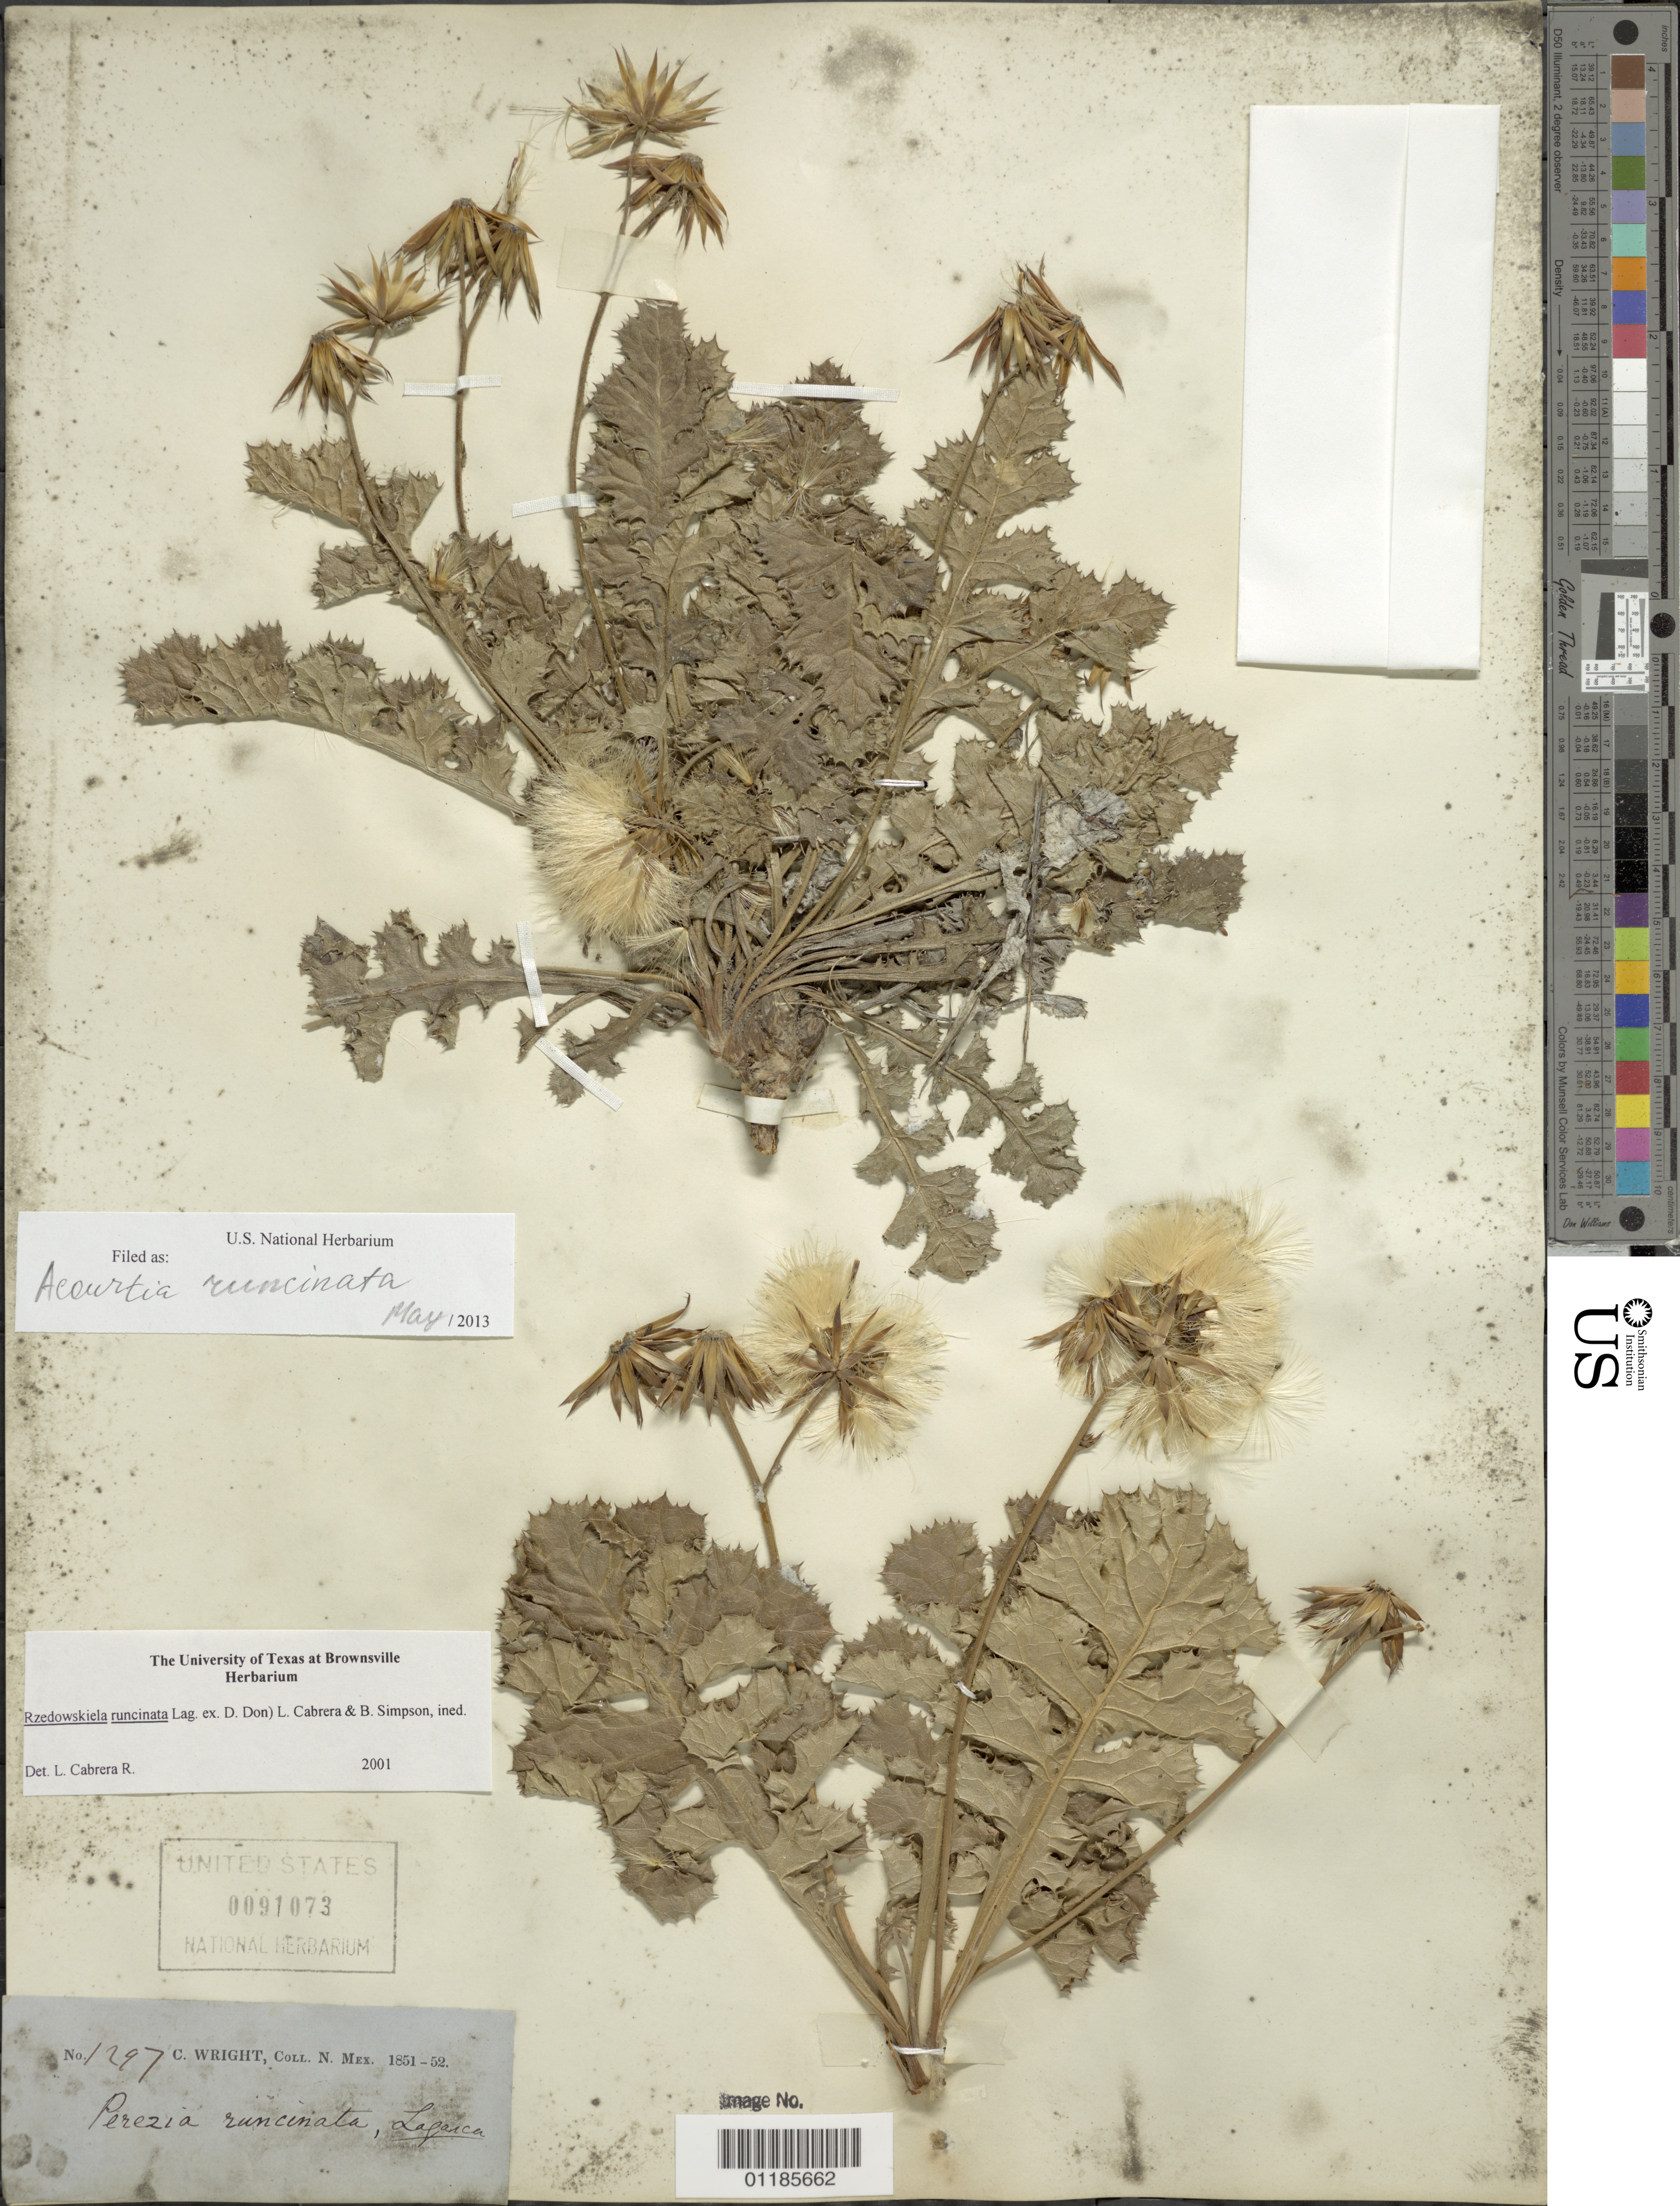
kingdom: Plantae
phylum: Tracheophyta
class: Magnoliopsida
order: Asterales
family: Asteraceae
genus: Acourtia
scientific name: Acourtia runcinata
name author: (D. Don) B.L. Turner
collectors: C. Wright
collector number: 1297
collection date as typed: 1851 to -- --- 1852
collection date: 1851/1852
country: United States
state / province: New Mexico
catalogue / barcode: US 91073